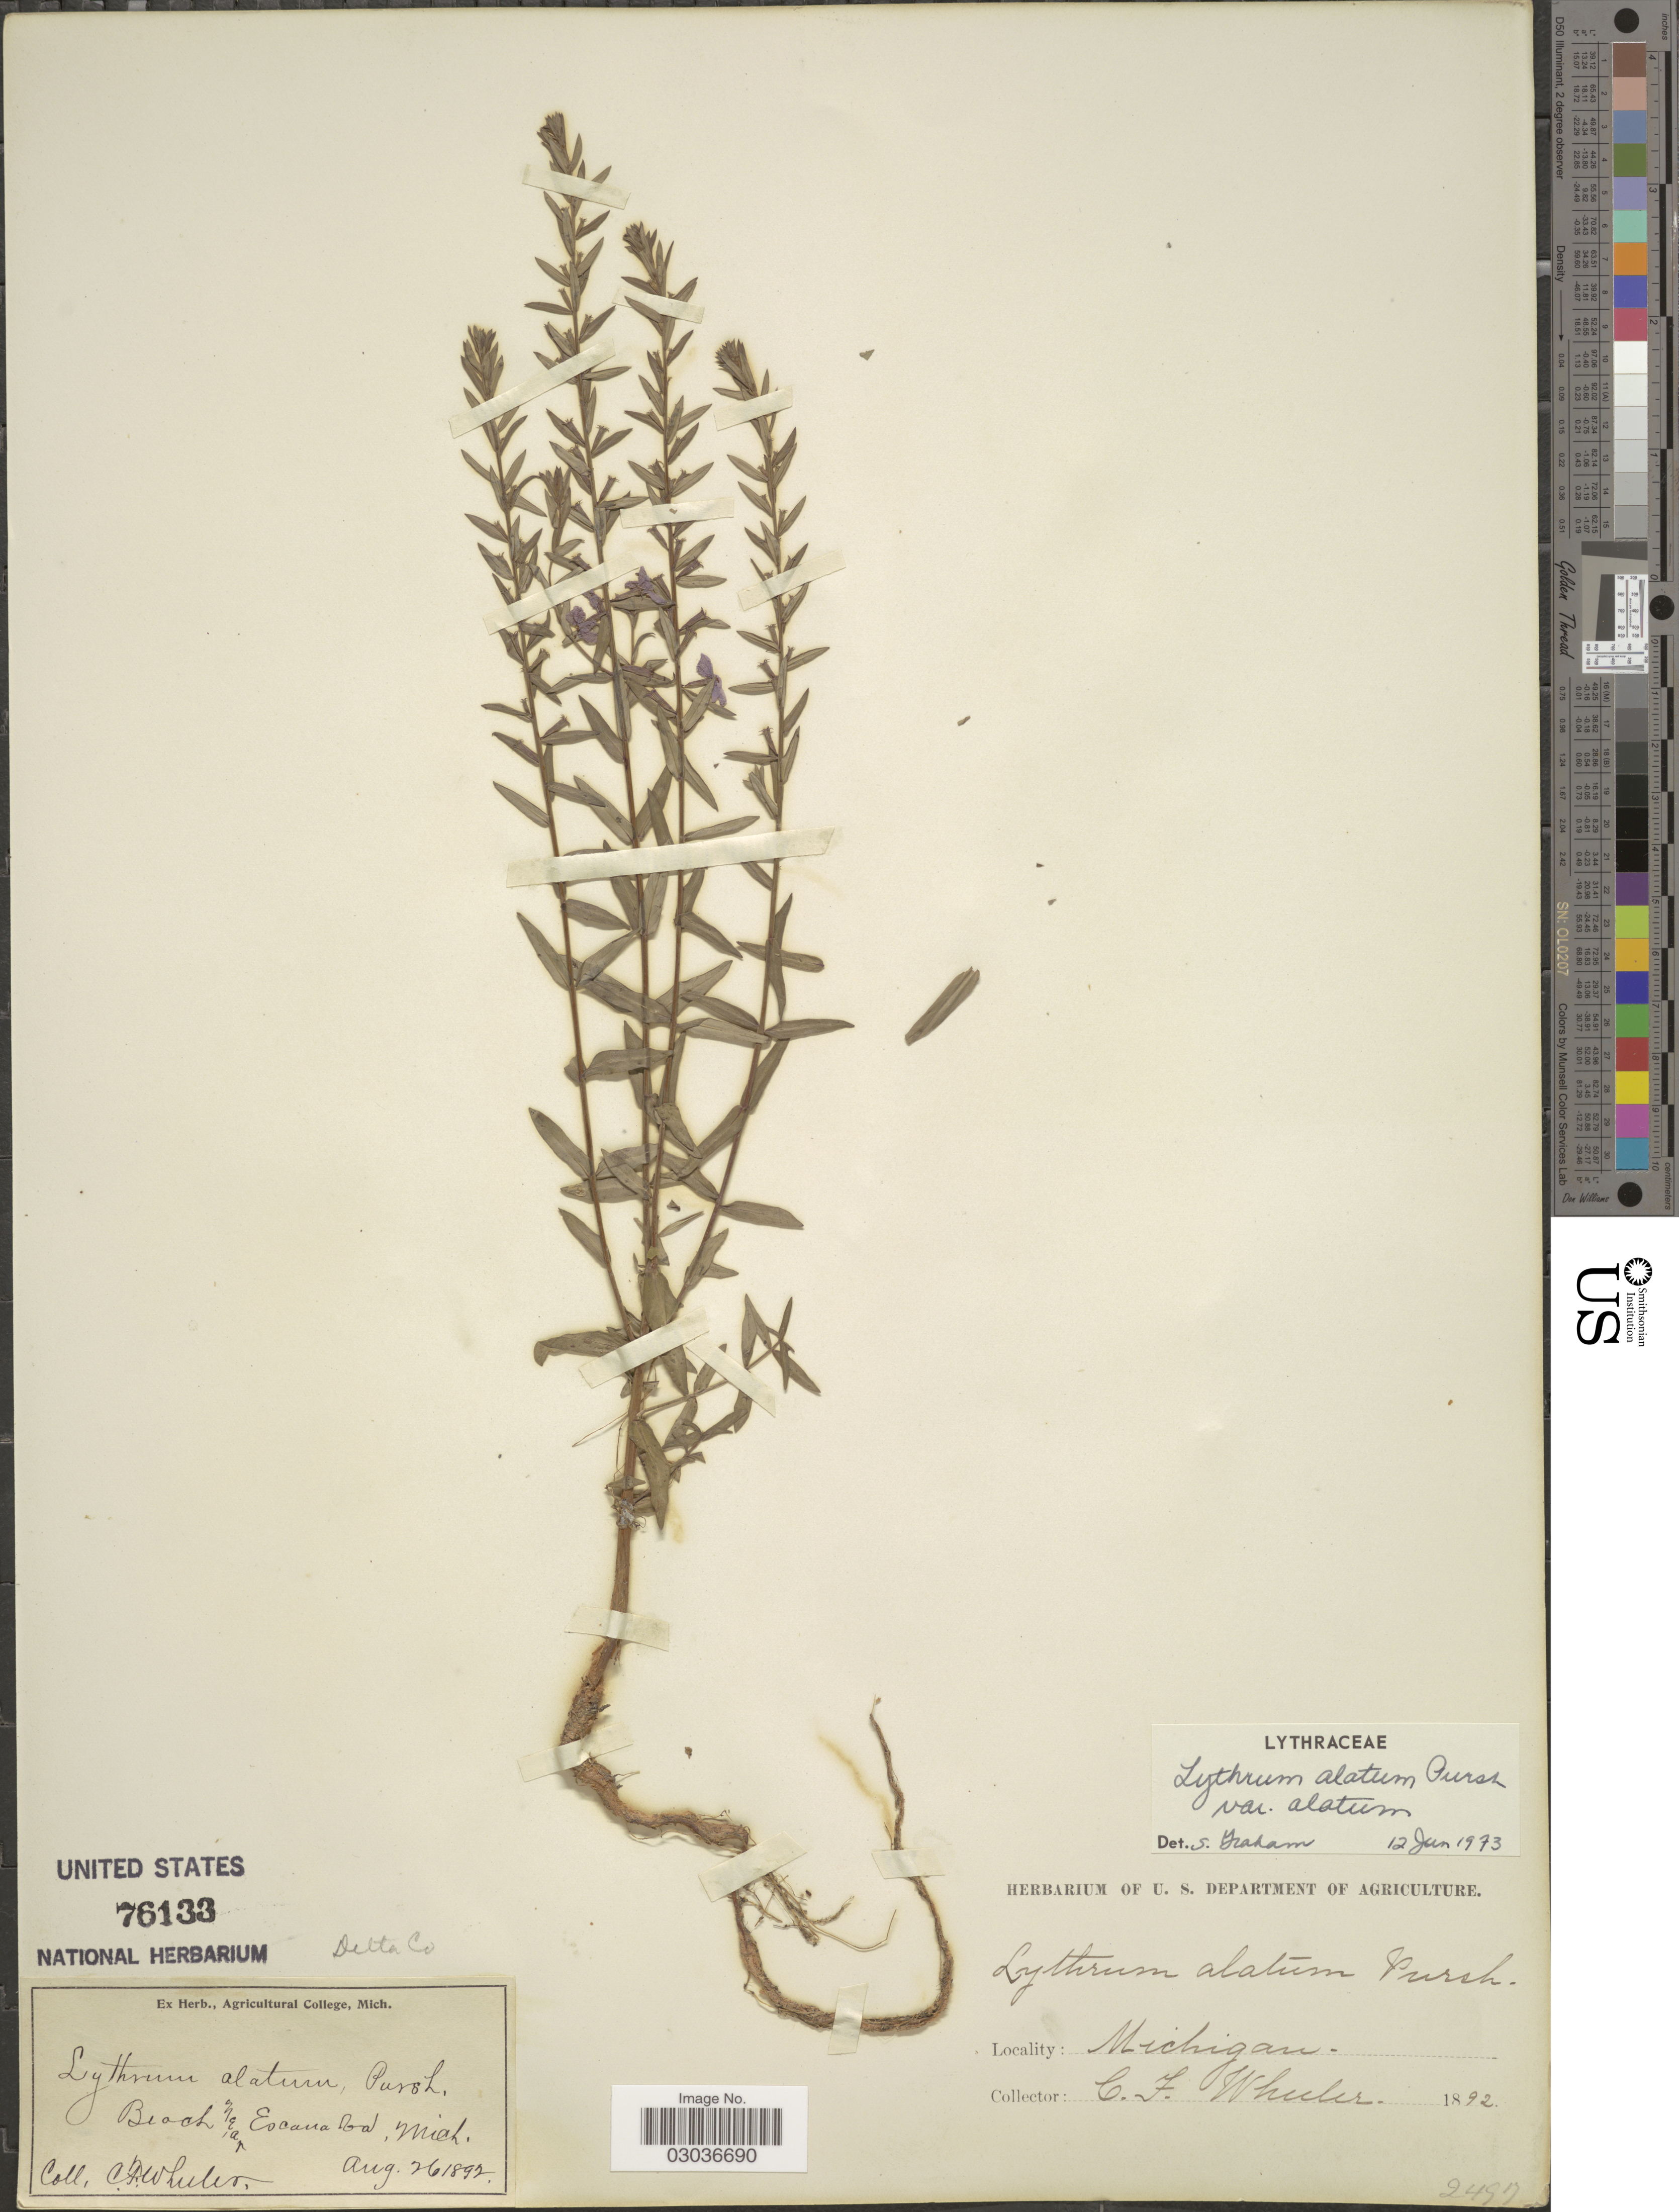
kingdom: Plantae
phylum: Tracheophyta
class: Magnoliopsida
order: Myrtales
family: Lythraceae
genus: Lythrum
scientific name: Lythrum alatum var. alatum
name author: Pursh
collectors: C. Wheeler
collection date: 1892-08-26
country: United States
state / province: Michigan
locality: Beach near Escanaba. Delta Co.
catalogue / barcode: US 76133